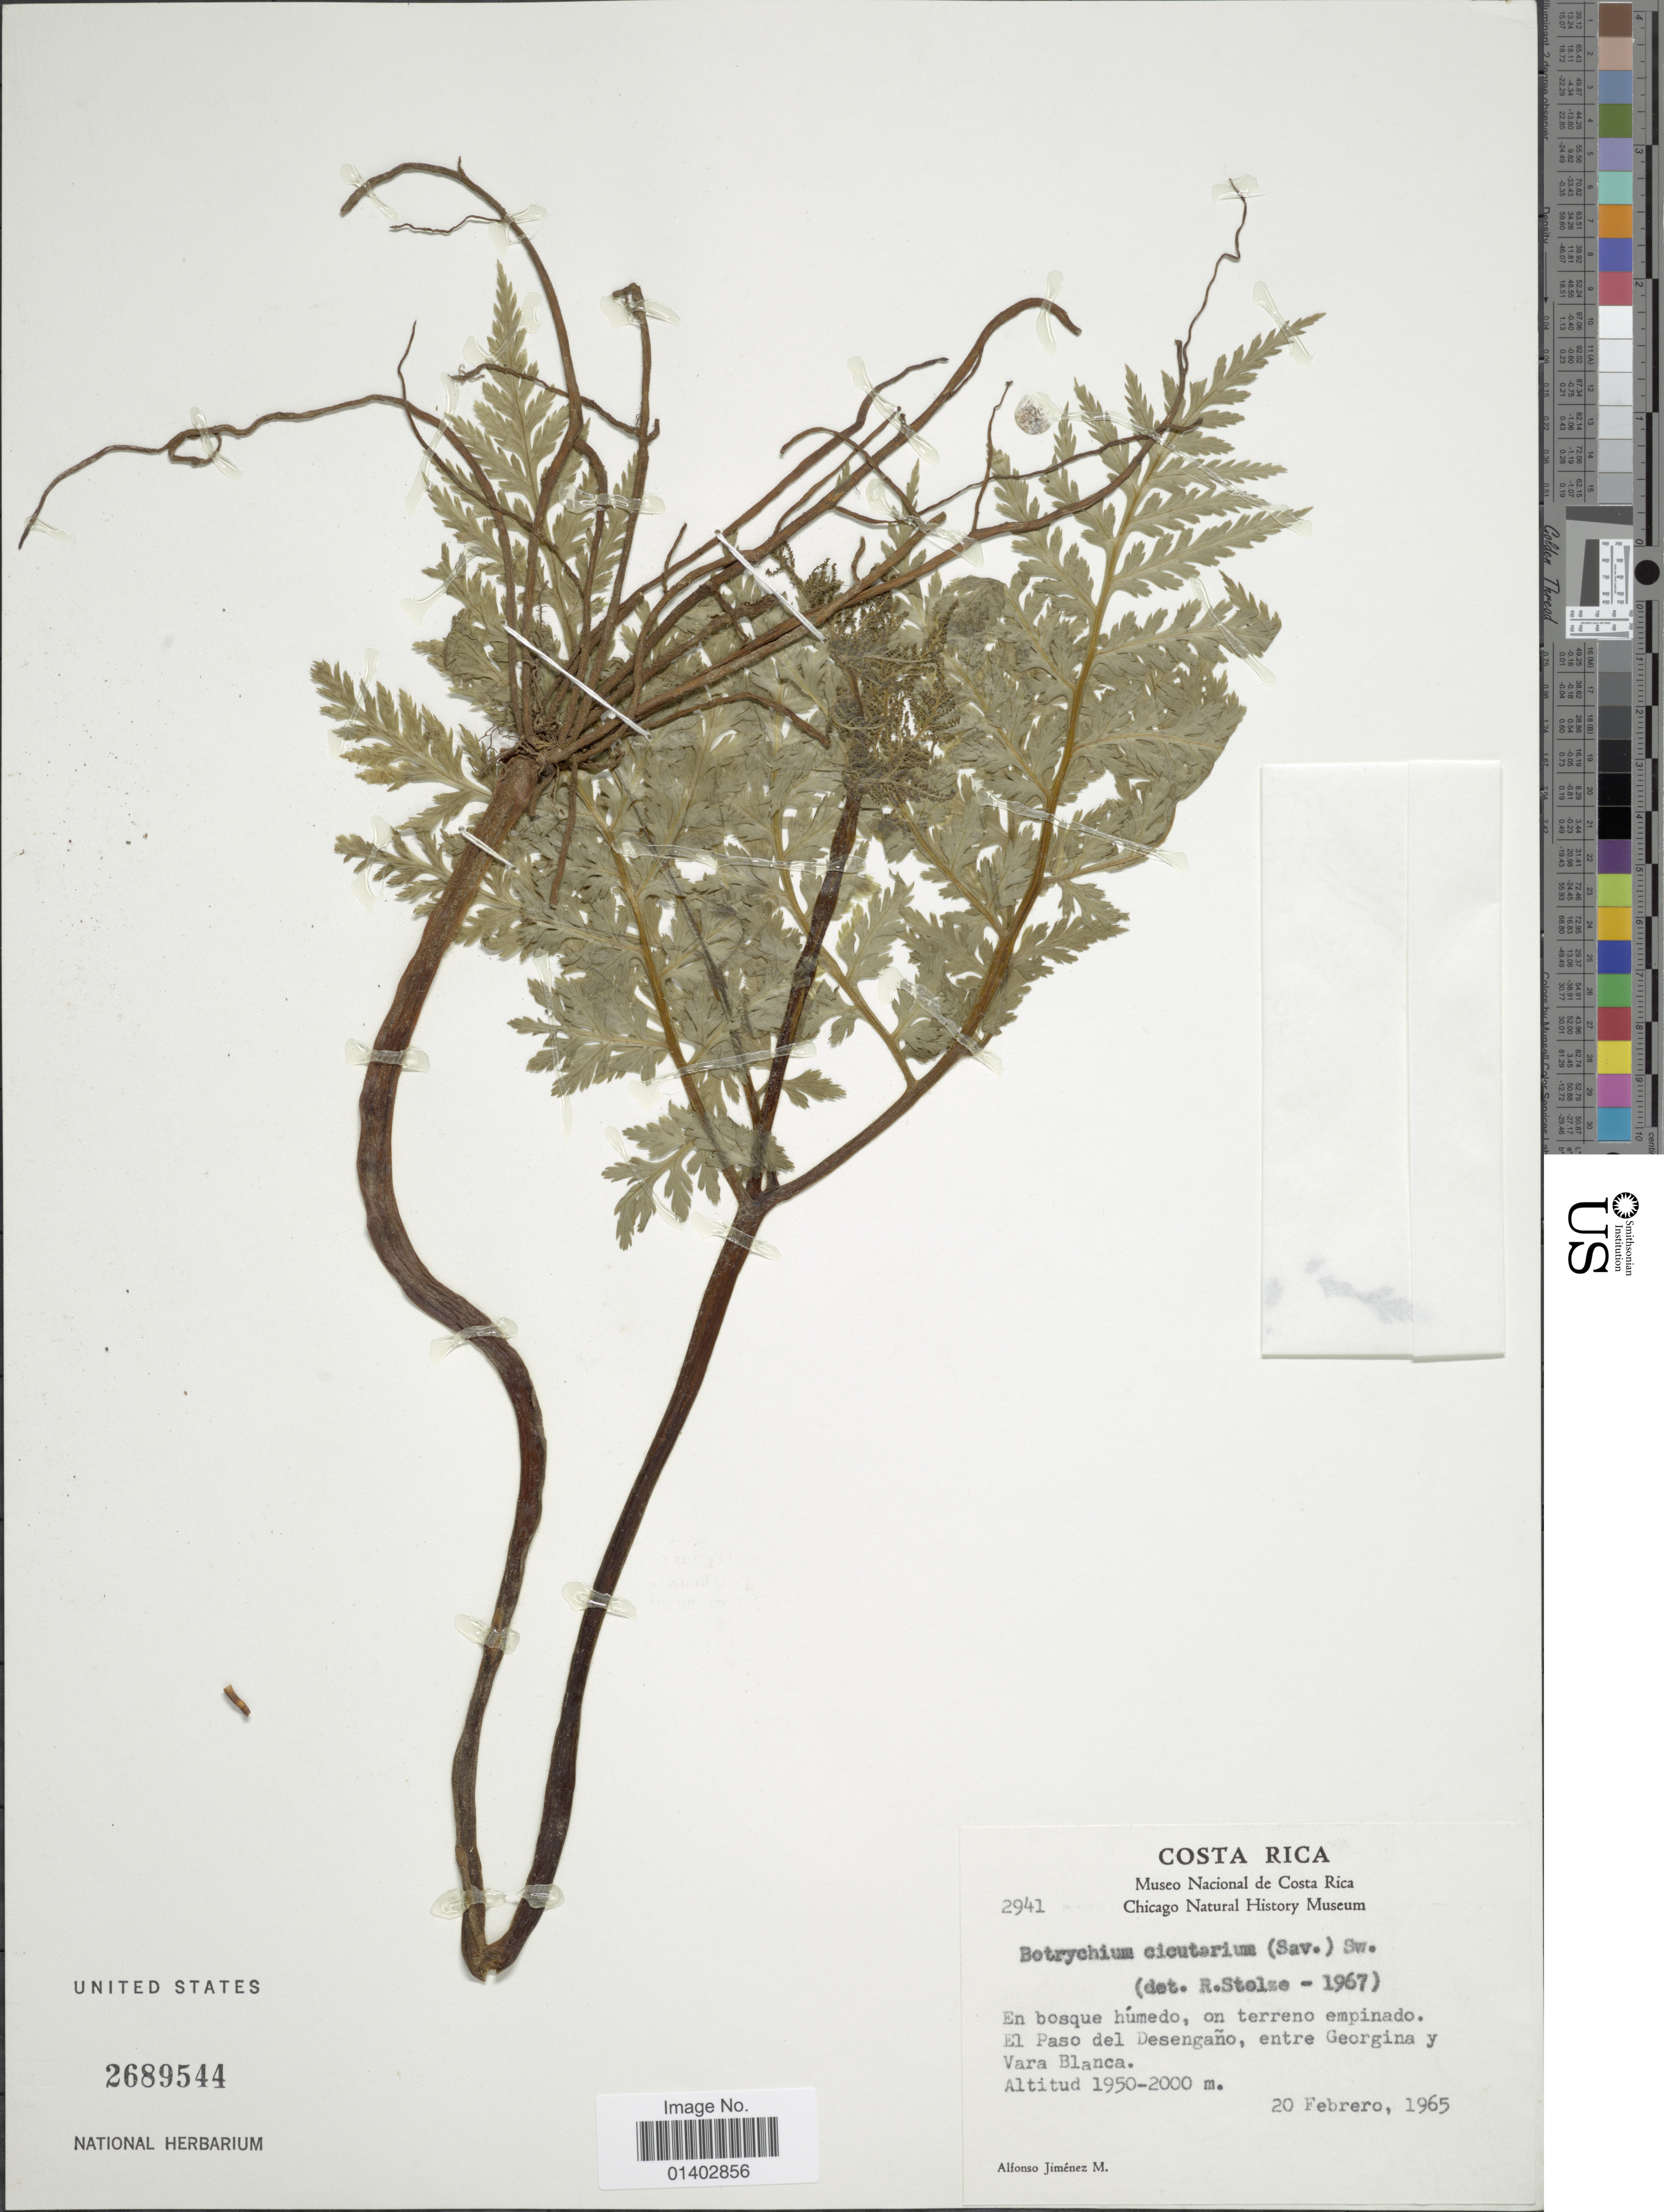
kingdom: Plantae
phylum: Tracheophyta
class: Polypodiopsida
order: Ophioglossales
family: Ophioglossaceae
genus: Botrychium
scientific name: Botrychium virginianum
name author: (L.) Sw.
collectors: A. Jimenez M.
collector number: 2941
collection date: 1965-02-20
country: Costa Rica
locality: El Paso del Desengaño, entre Georgina y Vara Blanca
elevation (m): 1950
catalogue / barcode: US 2689544